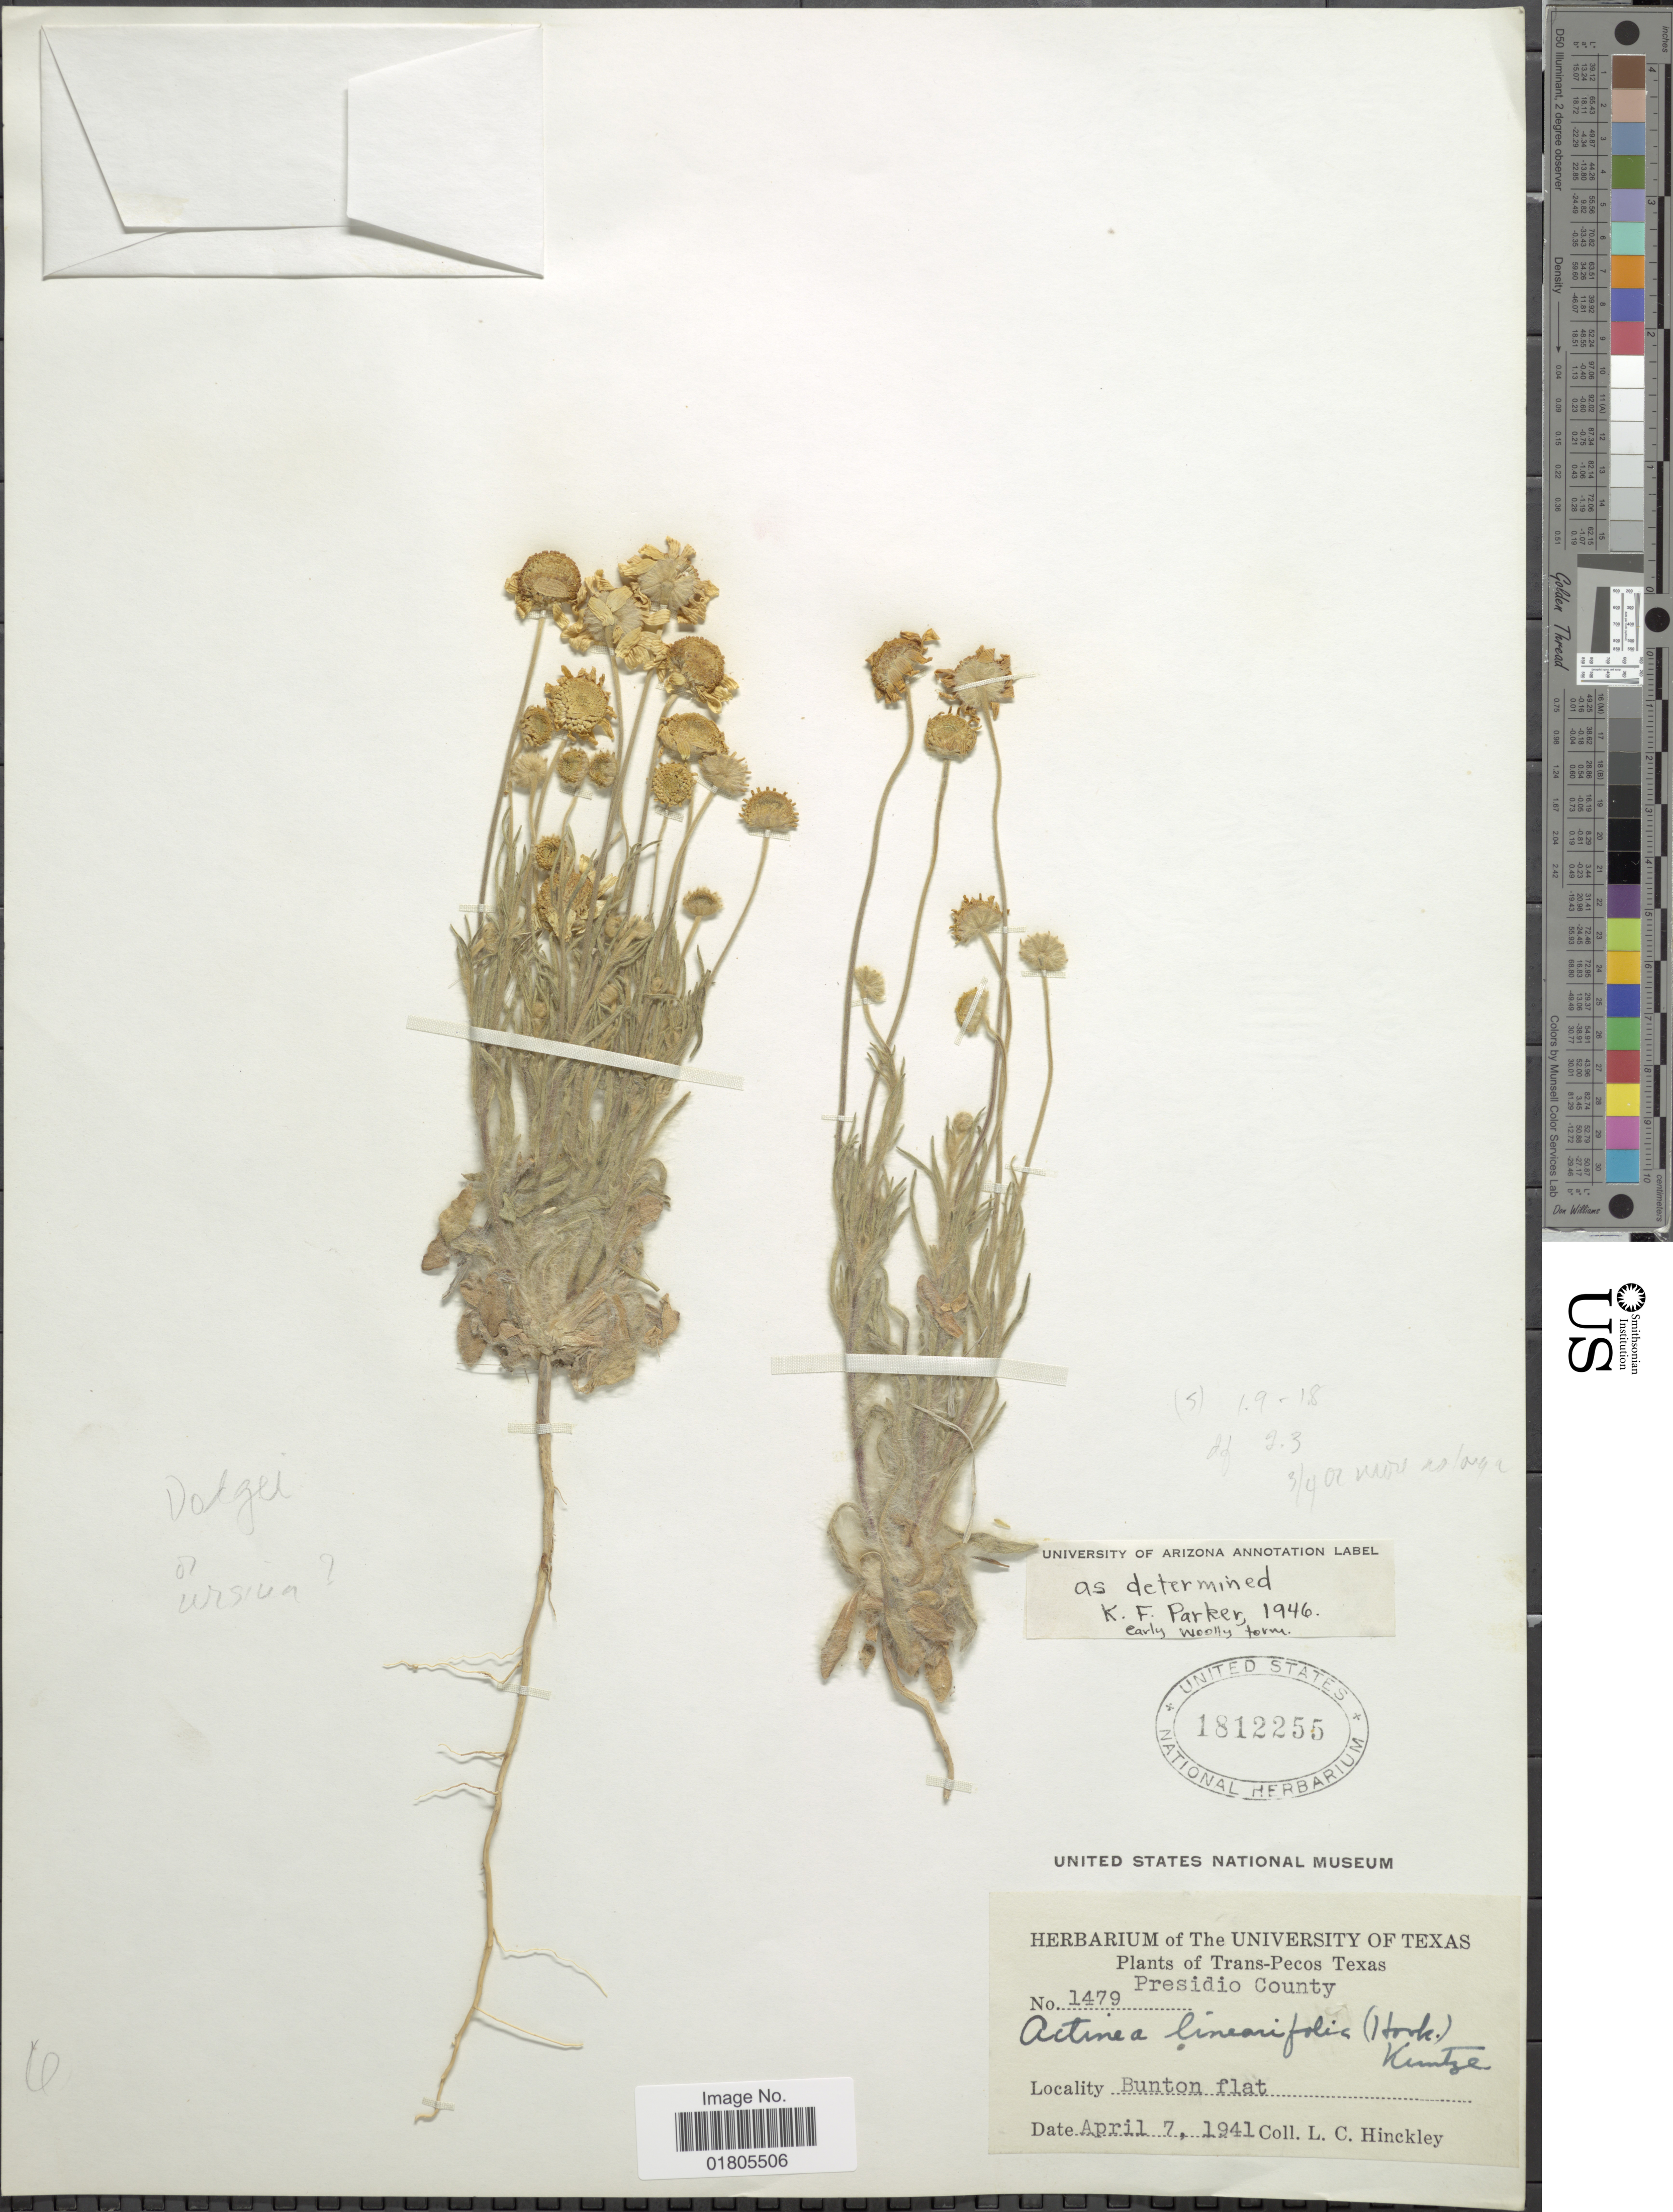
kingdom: Plantae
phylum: Tracheophyta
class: Magnoliopsida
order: Asterales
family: Asteraceae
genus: Actinea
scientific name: Actinea linearifolia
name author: (Hook.) Kuntze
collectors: L. Hinckley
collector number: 1479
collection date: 1941-04-07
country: United States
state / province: Texas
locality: Trans-Pecos Texas. Presidio County. Bunton flat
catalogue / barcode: US 1812255